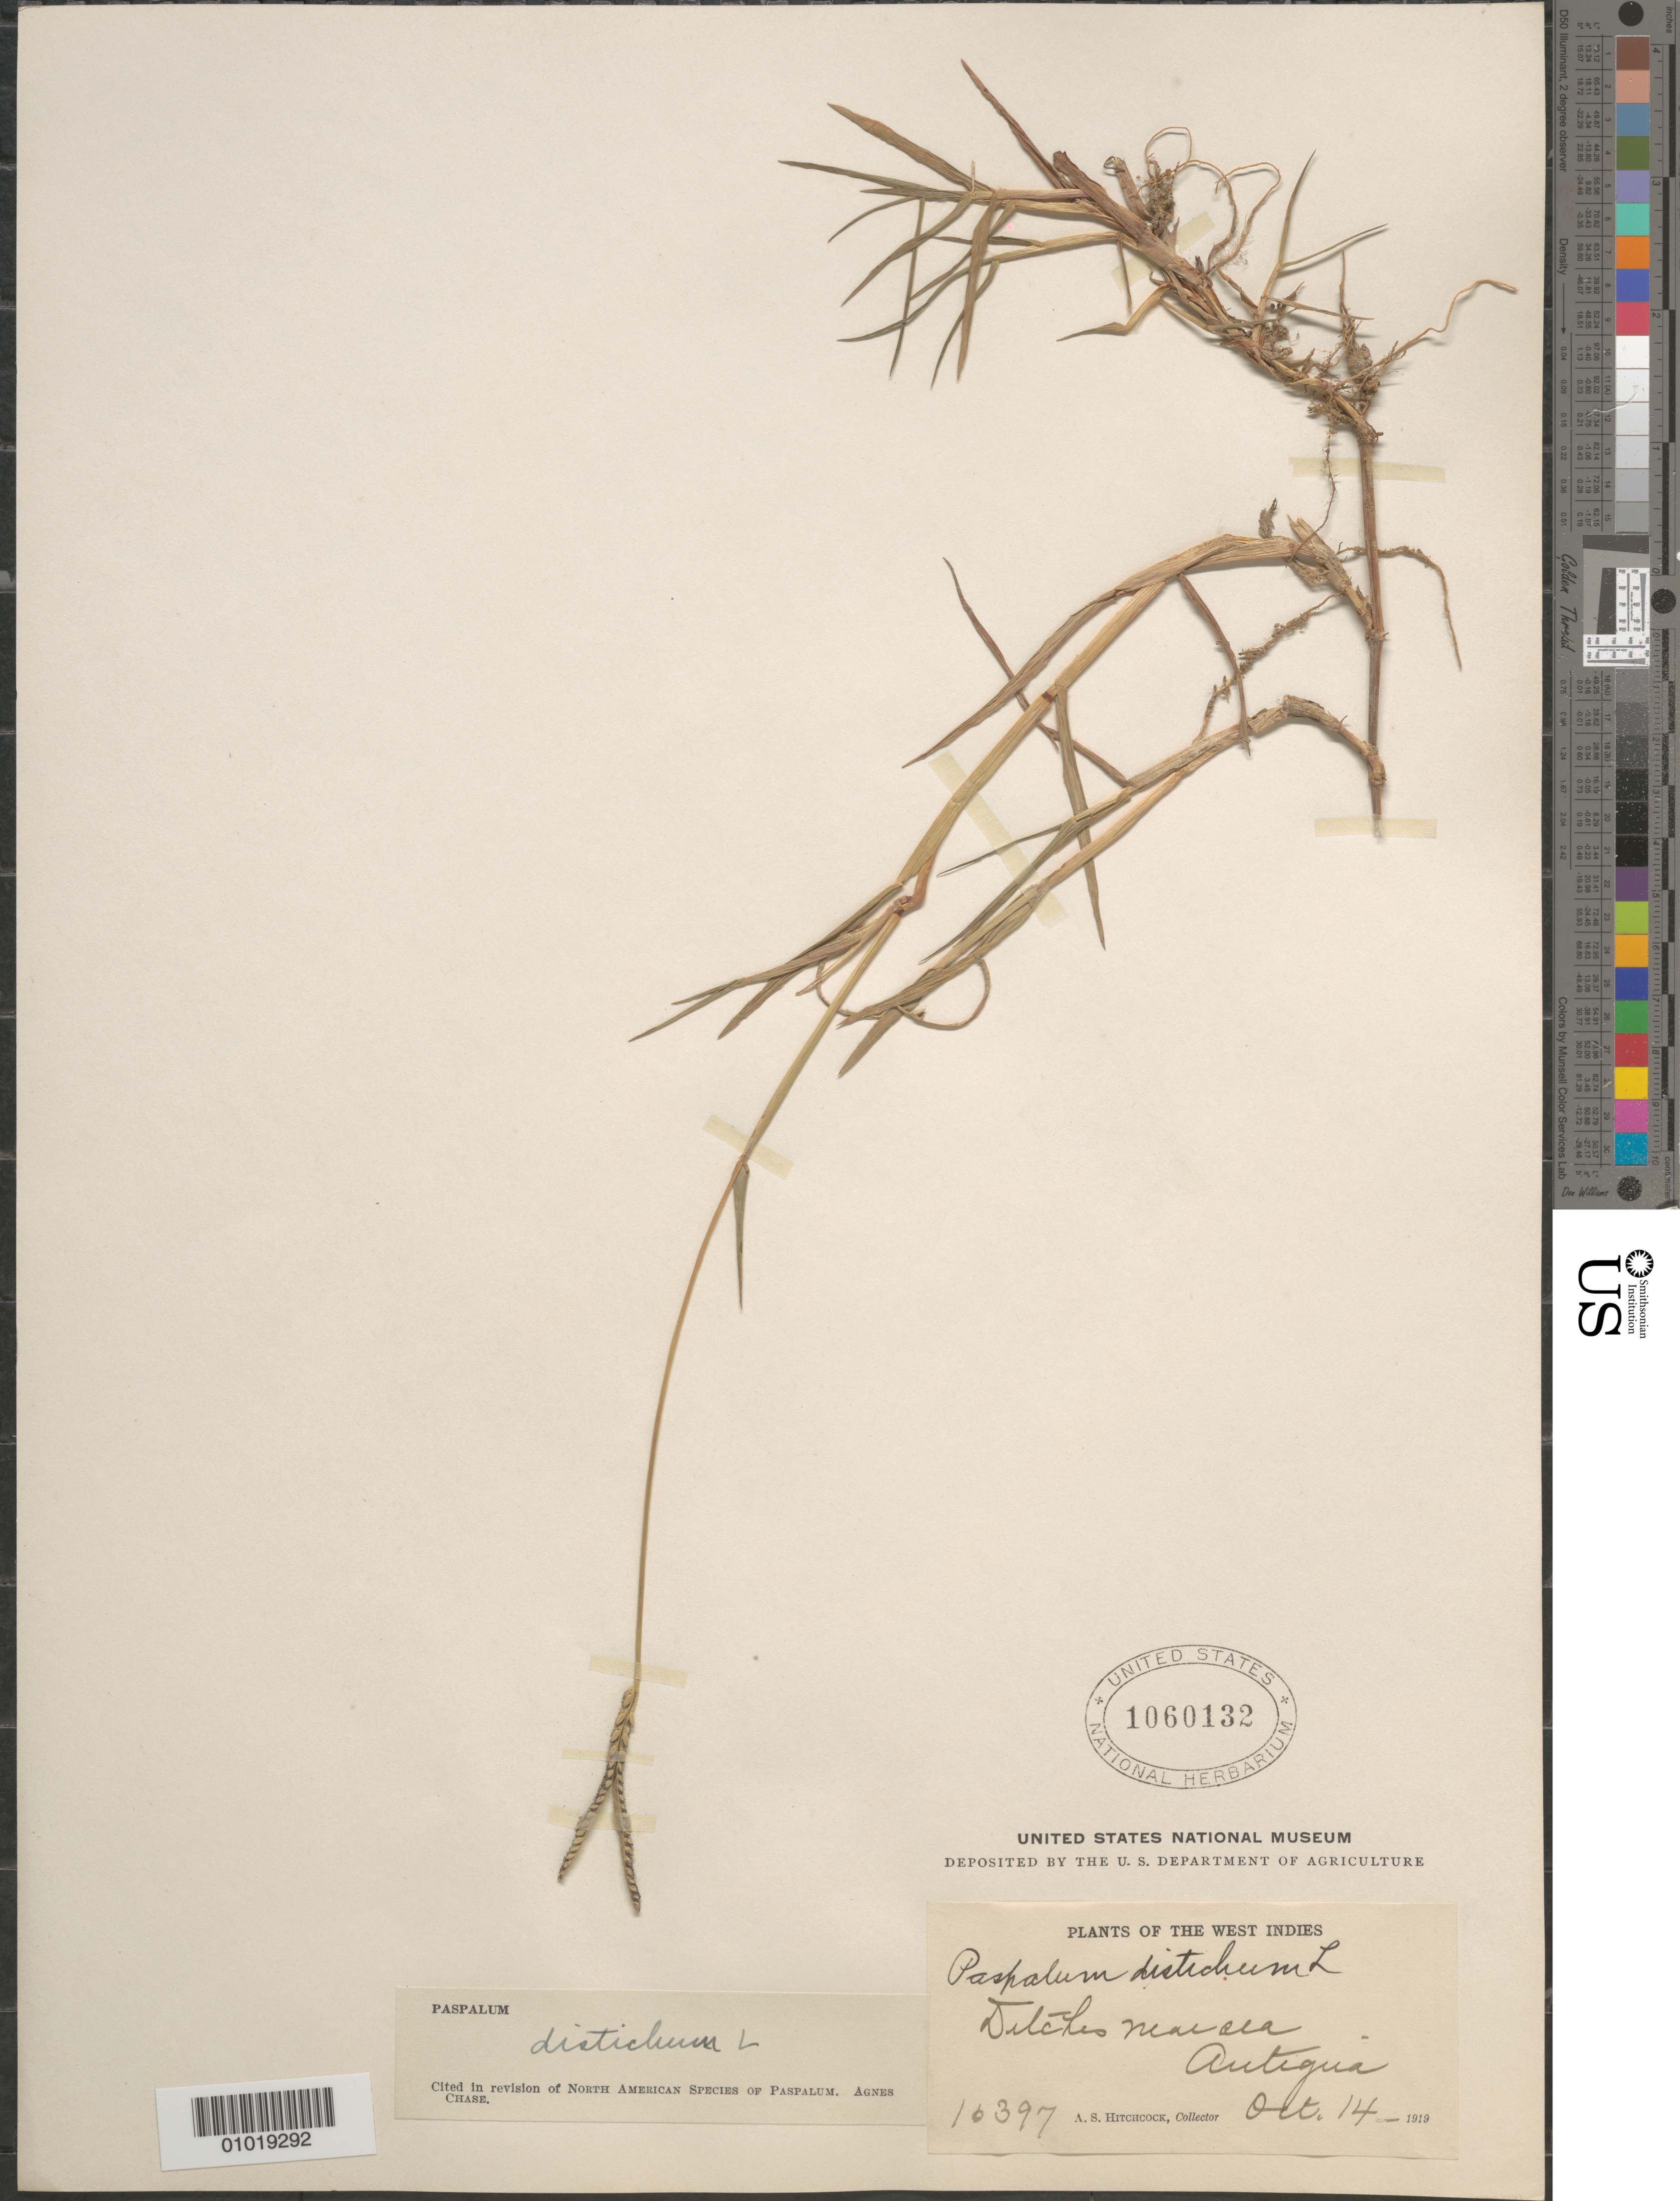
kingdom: Plantae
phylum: Tracheophyta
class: Liliopsida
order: Poales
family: Poaceae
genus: Paspalum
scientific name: Paspalum distichum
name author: L.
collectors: A. S. Hitchcock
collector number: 16397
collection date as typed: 14 Oct 1919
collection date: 1919-10-14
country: Antigua and Barbuda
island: Antigua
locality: Dutches Maraea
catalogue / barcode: US 1060132